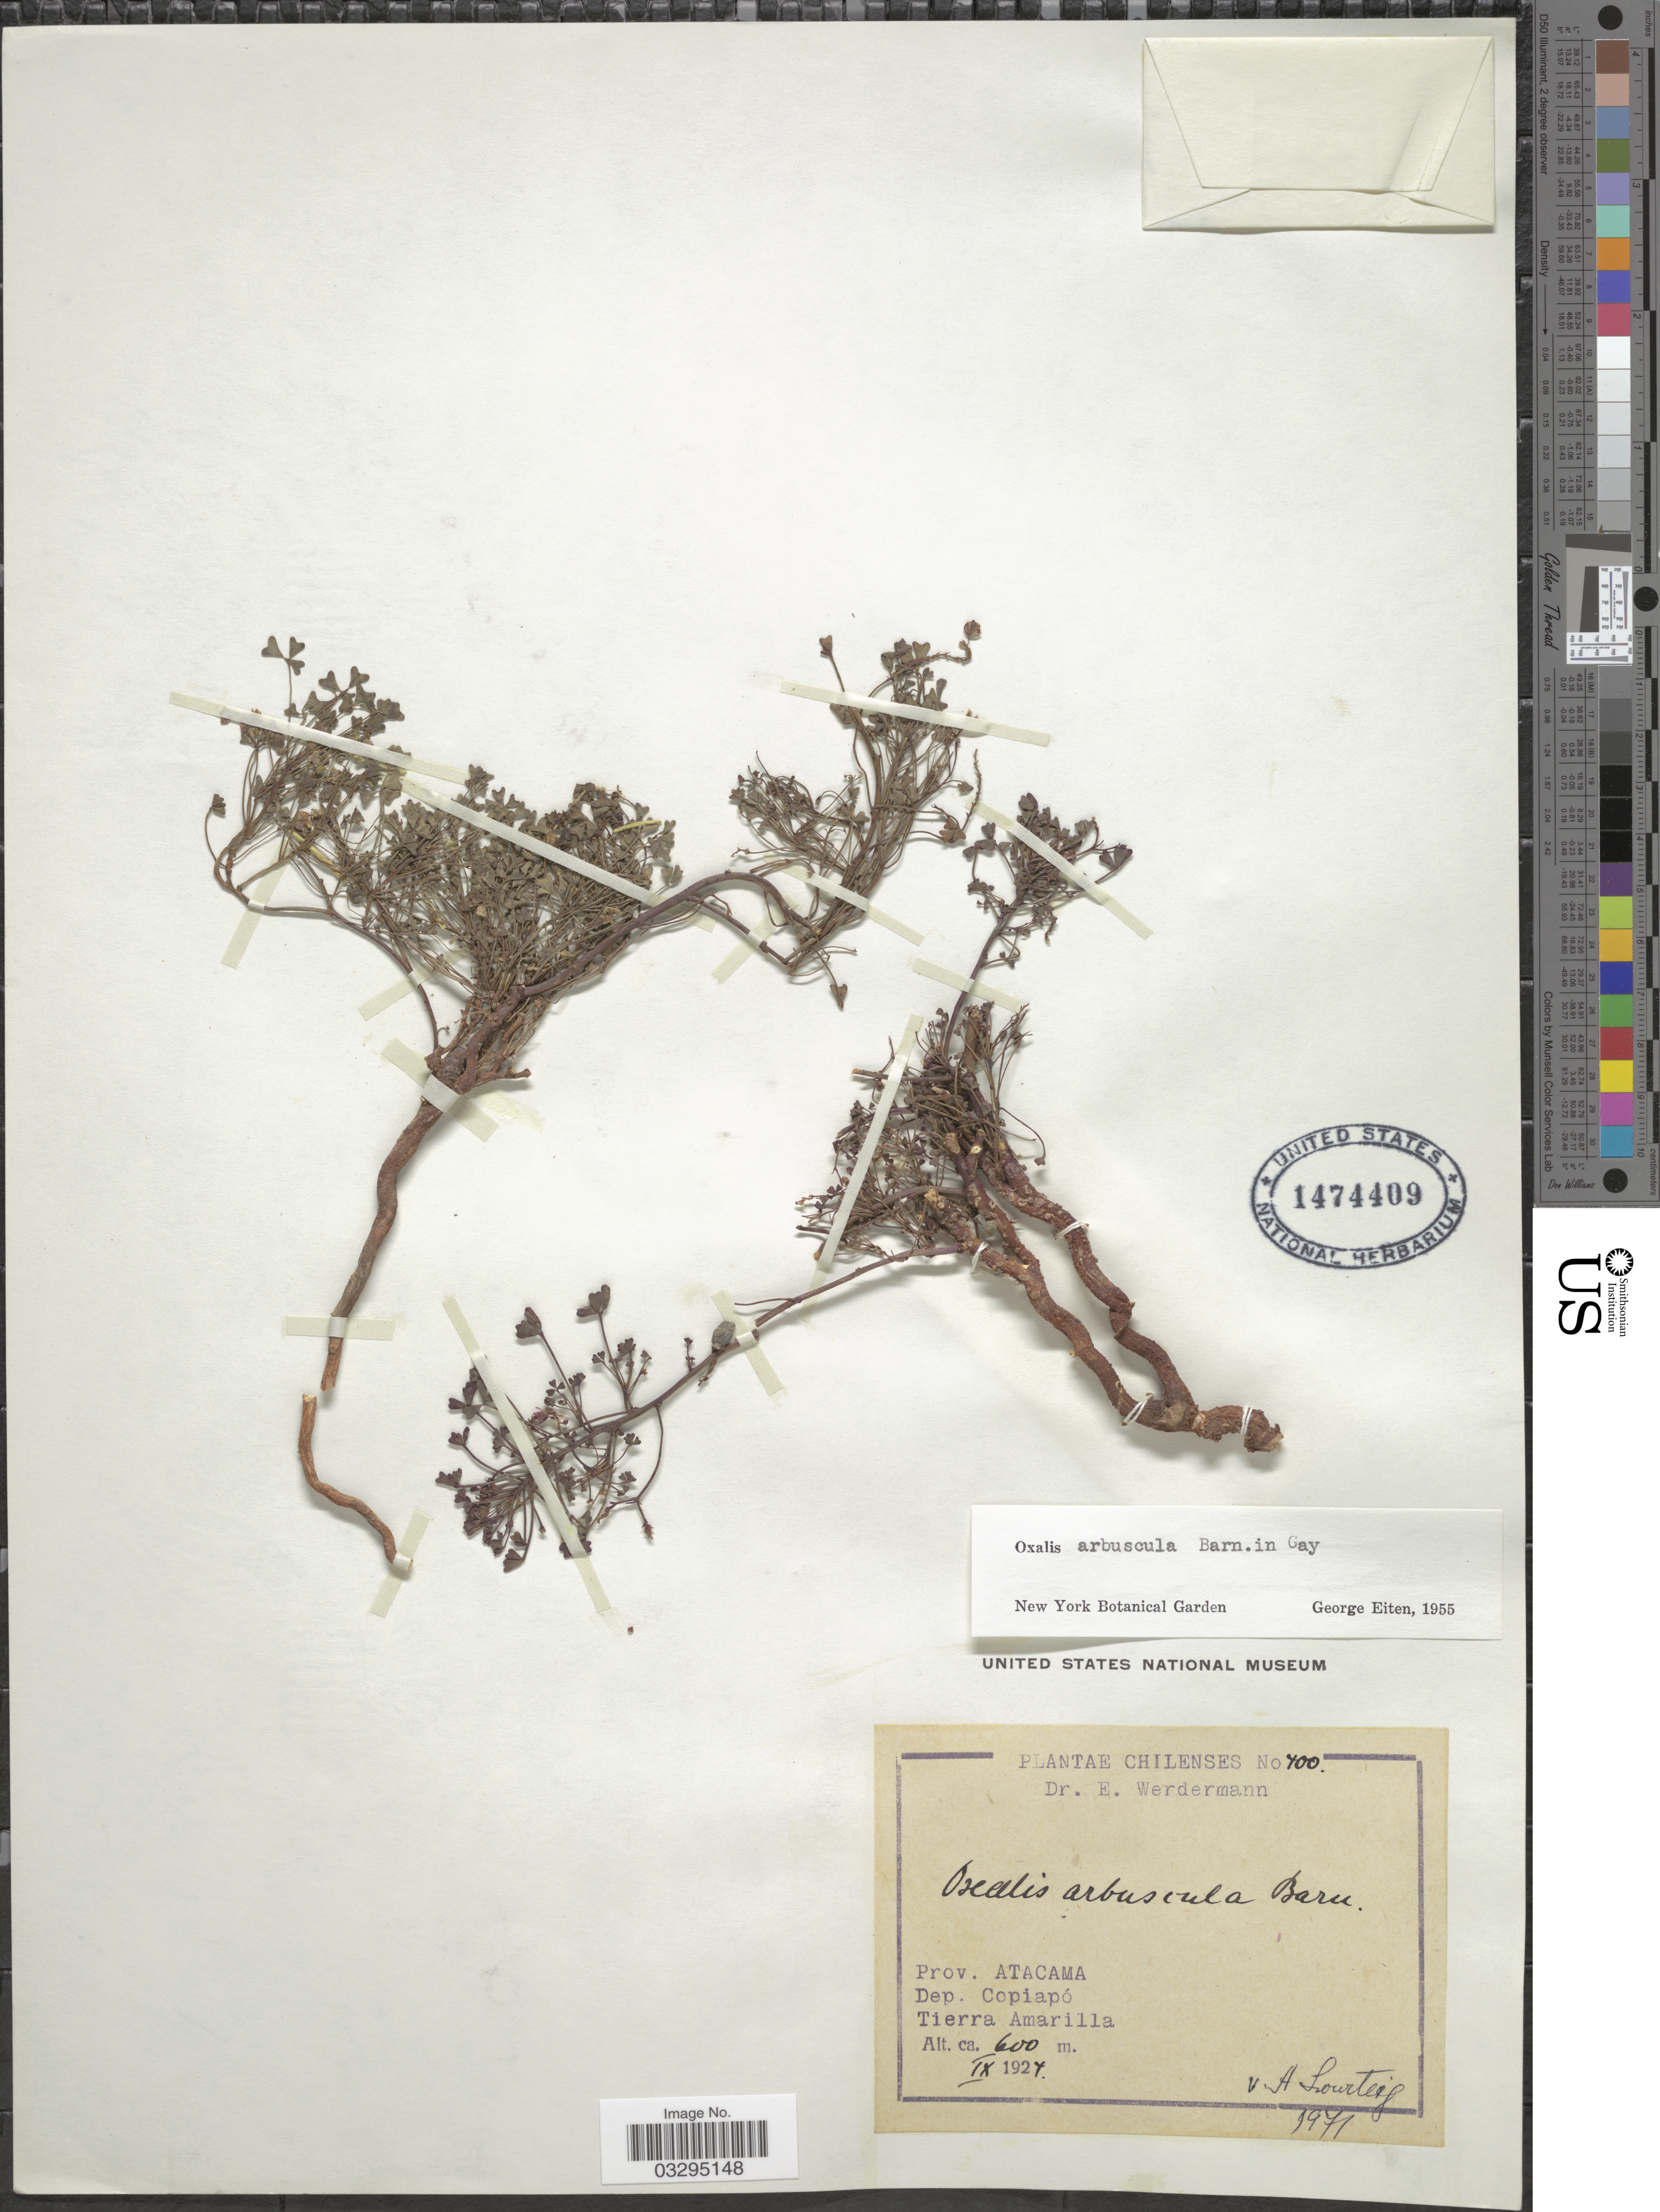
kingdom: Plantae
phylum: Tracheophyta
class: Magnoliopsida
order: Oxalidales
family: Oxalidaceae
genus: Oxalis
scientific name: Oxalis arbuscula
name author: Barnéoud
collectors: E. Werdermann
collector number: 400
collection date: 1924-09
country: Chile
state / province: Atacama (III)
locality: Prov. Atacama. Dep. Copiapó. Tierra Amarilla.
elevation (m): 600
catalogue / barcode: US 1474409